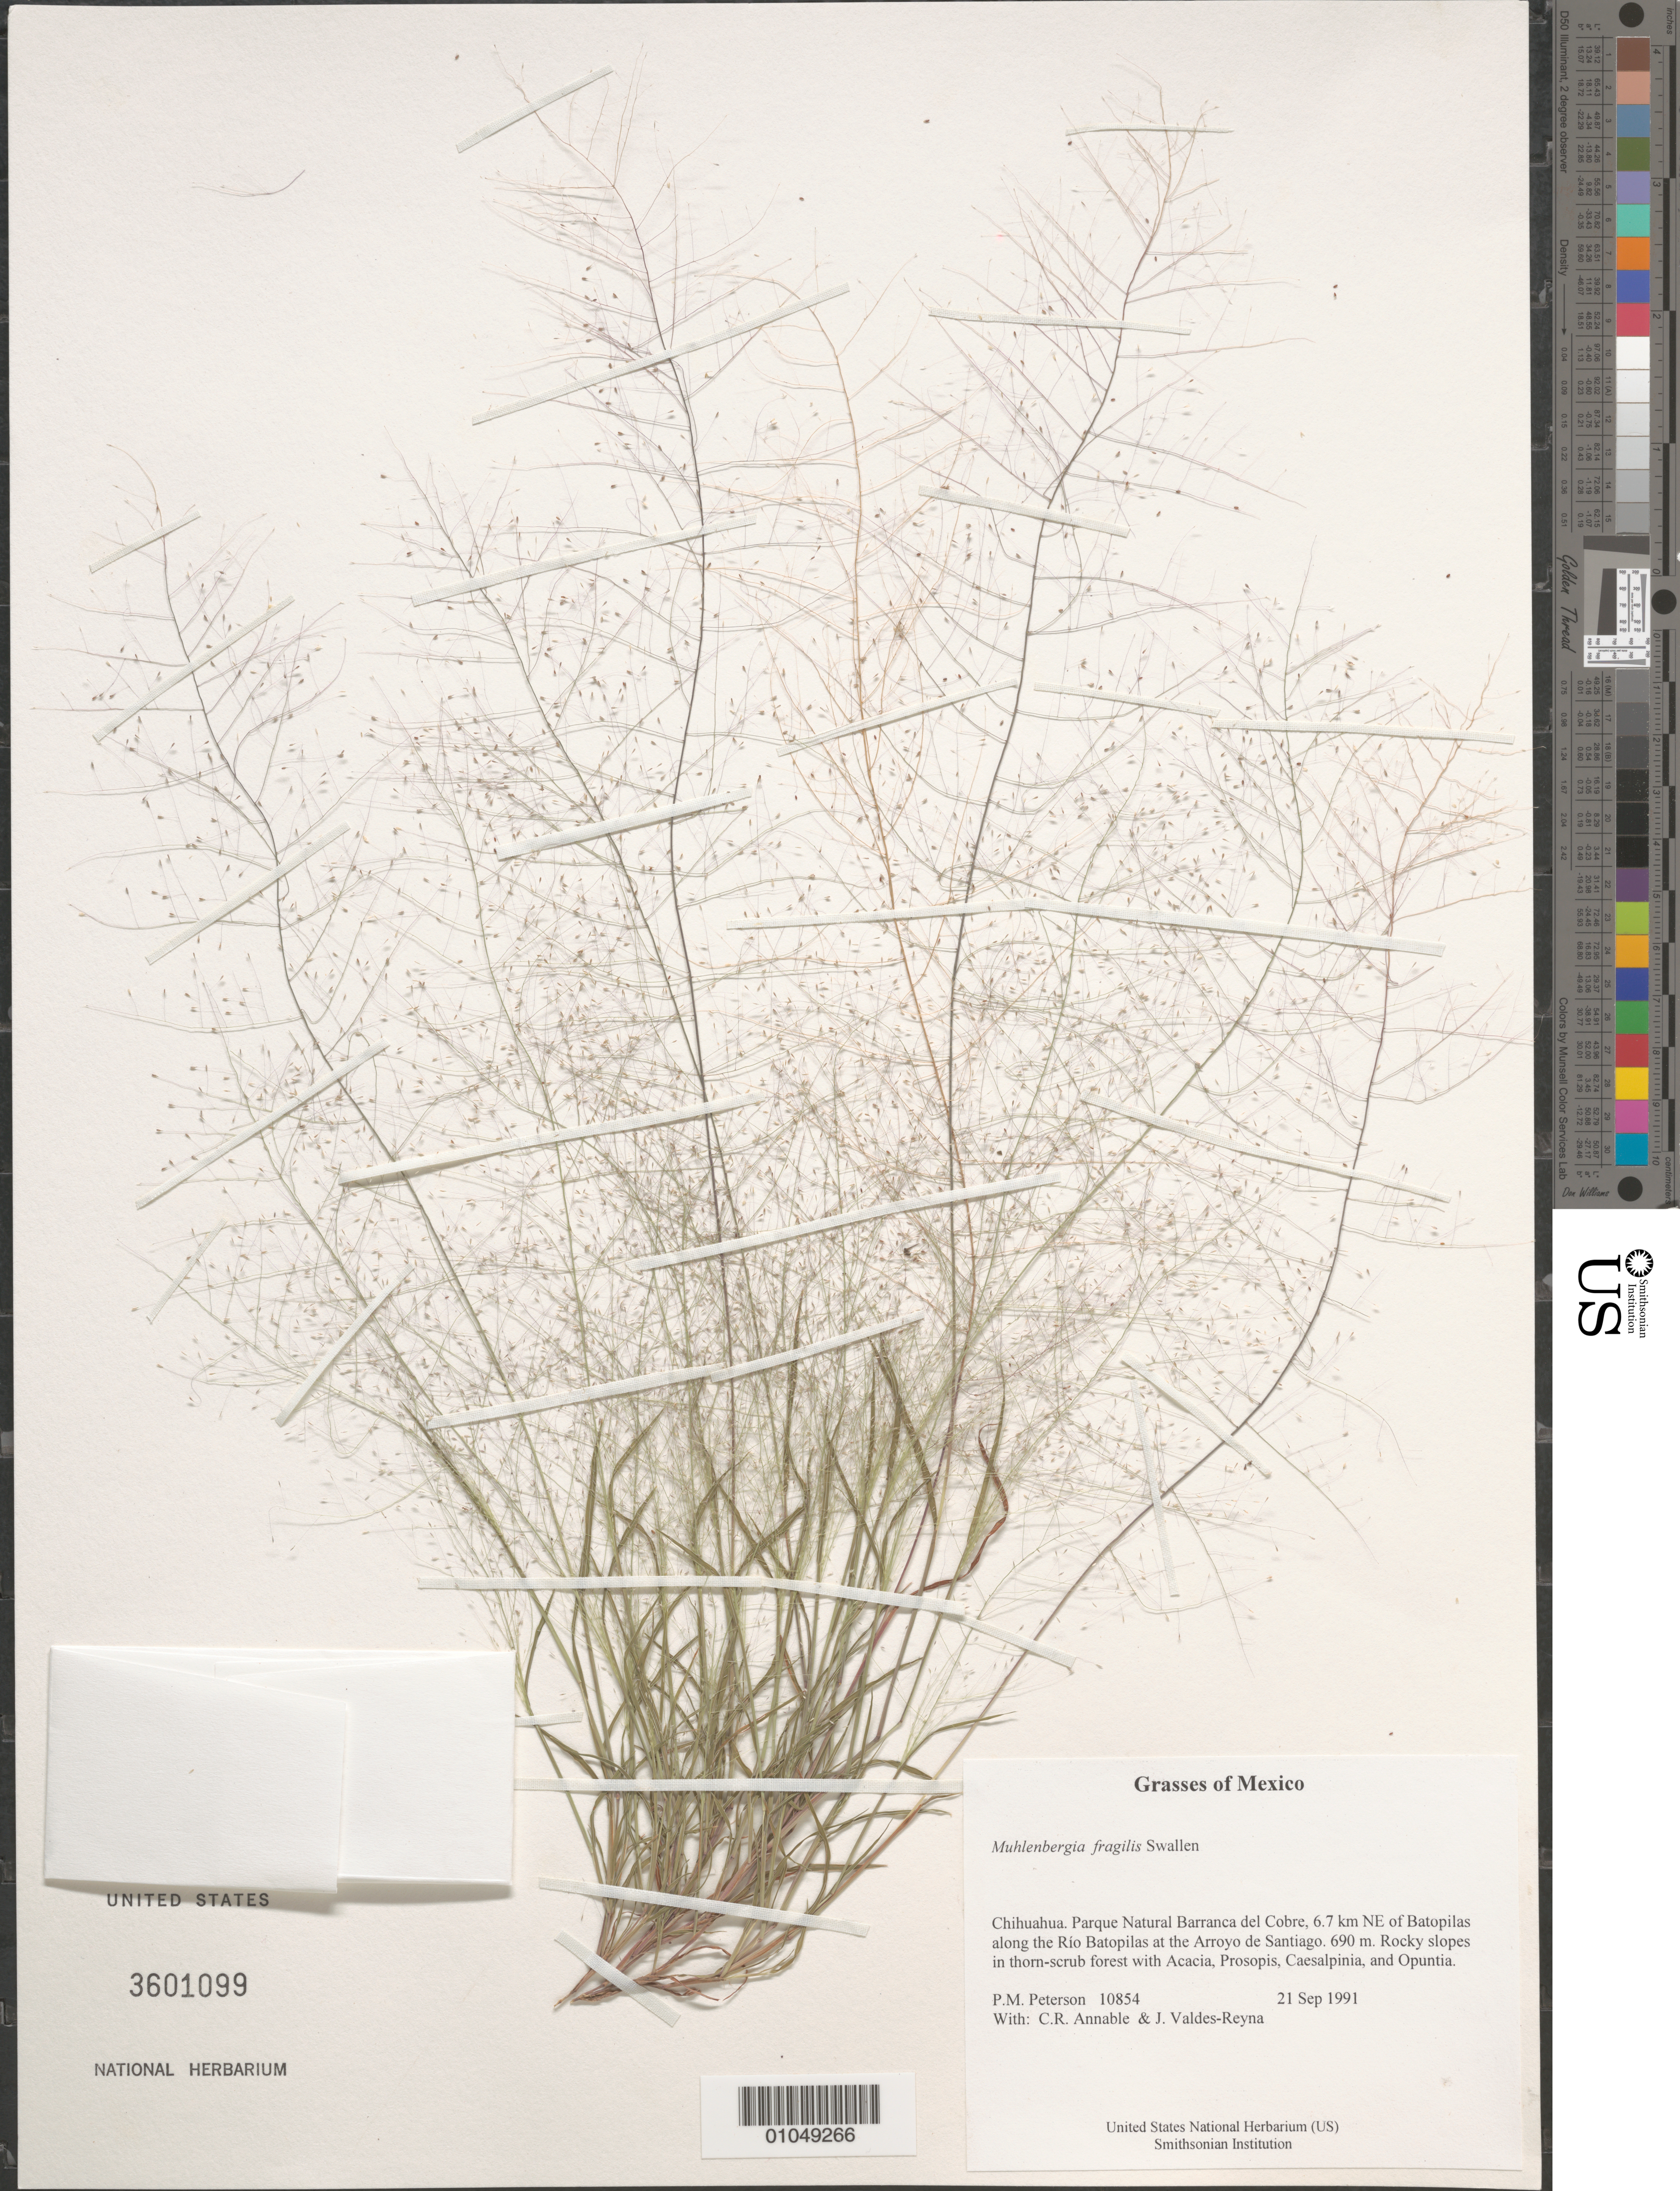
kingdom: Plantae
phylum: Tracheophyta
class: Liliopsida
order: Poales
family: Poaceae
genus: Muhlenbergia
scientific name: Muhlenbergia fragilis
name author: Swallen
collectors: P. M. Peterson, C. R. Annable & J. Valdés-Reyna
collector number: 10854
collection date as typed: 21 Sep 1991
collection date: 1991-09-21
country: Mexico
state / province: Chihuahua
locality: Parque Natural Barranca del Cobre, 6.7 km NE of Batopilas along the Río Batopilas at the Arroyo de Santiago.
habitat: Rocky slopes in thorn-scrub forest with Acacia, Prosopis, Caesalpinia, and Opuntia.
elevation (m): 690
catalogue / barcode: US 3601099